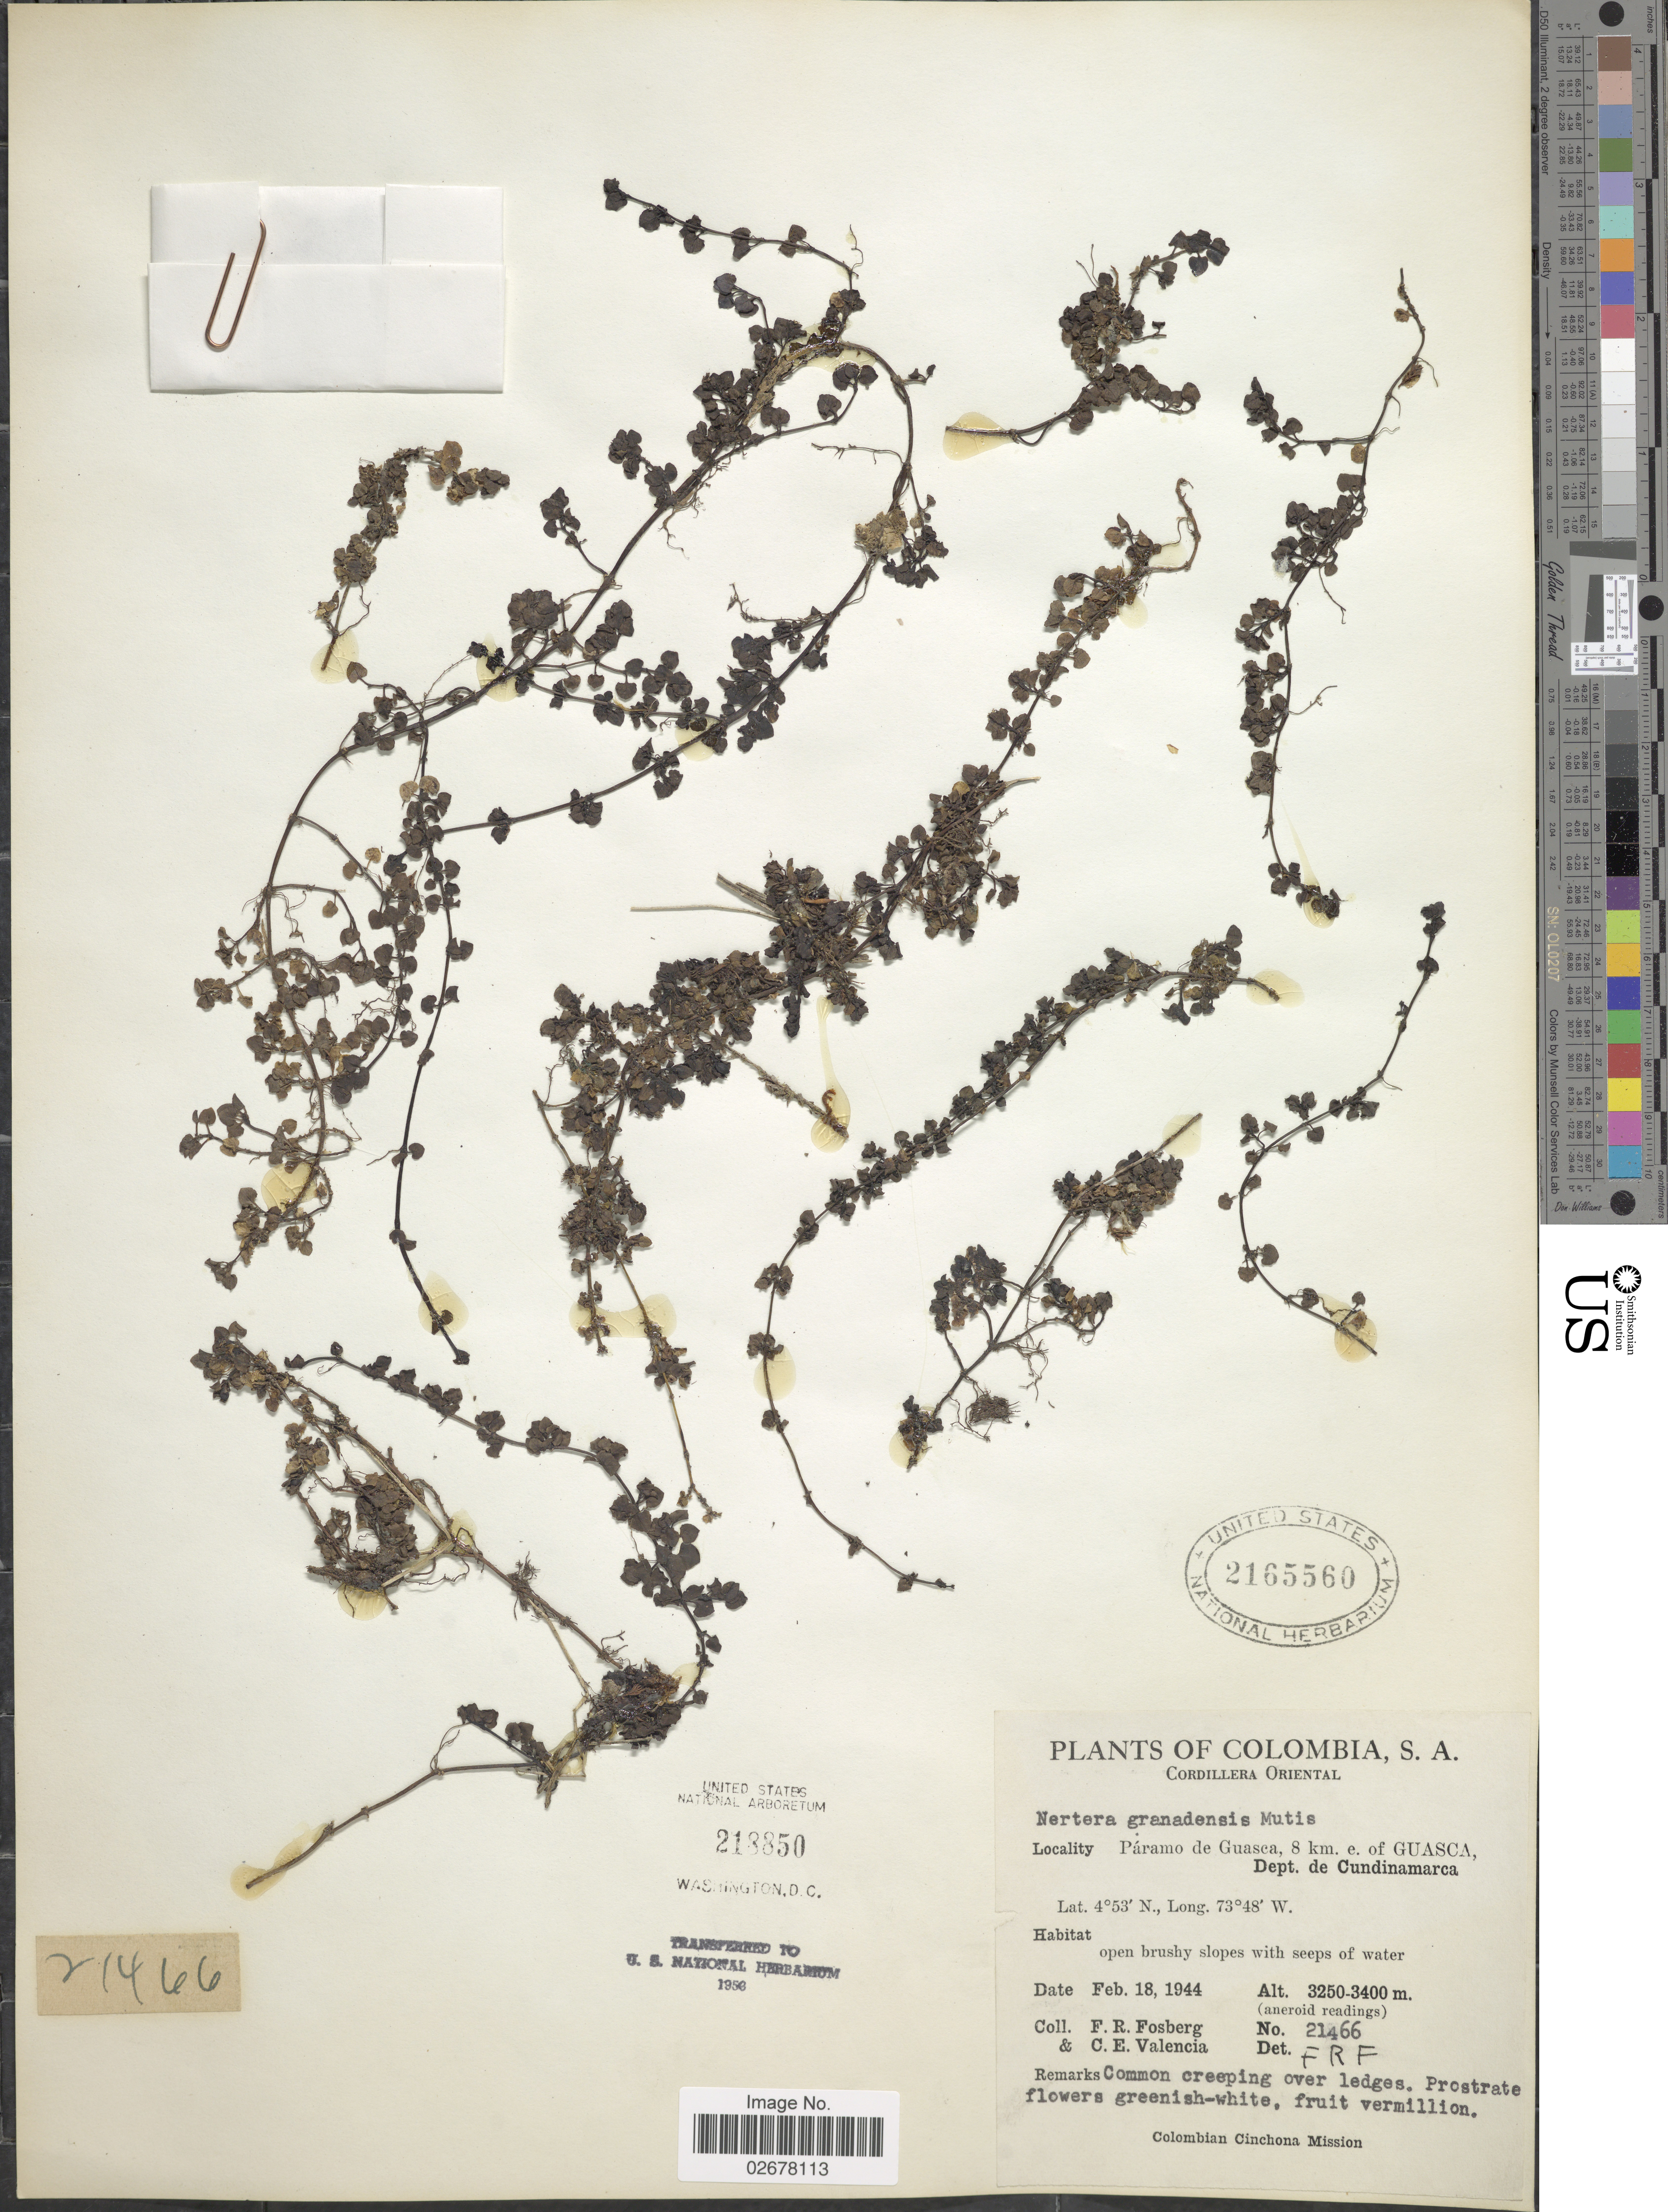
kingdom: Plantae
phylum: Tracheophyta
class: Magnoliopsida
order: Gentianales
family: Rubiaceae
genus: Nertera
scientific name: Nertera depressa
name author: Banks & Sol. ex Gaertn.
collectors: F. R. Fosberg & C. Valencia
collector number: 21466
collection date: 1944-02-18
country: Colombia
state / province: Cundinamarca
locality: Cordillera Oriental, Páramo de Guasca, 8 km e. of Guasca, Dept de Cundinamarca, open brushy slopes with seeps of water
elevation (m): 3250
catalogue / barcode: US 2165560